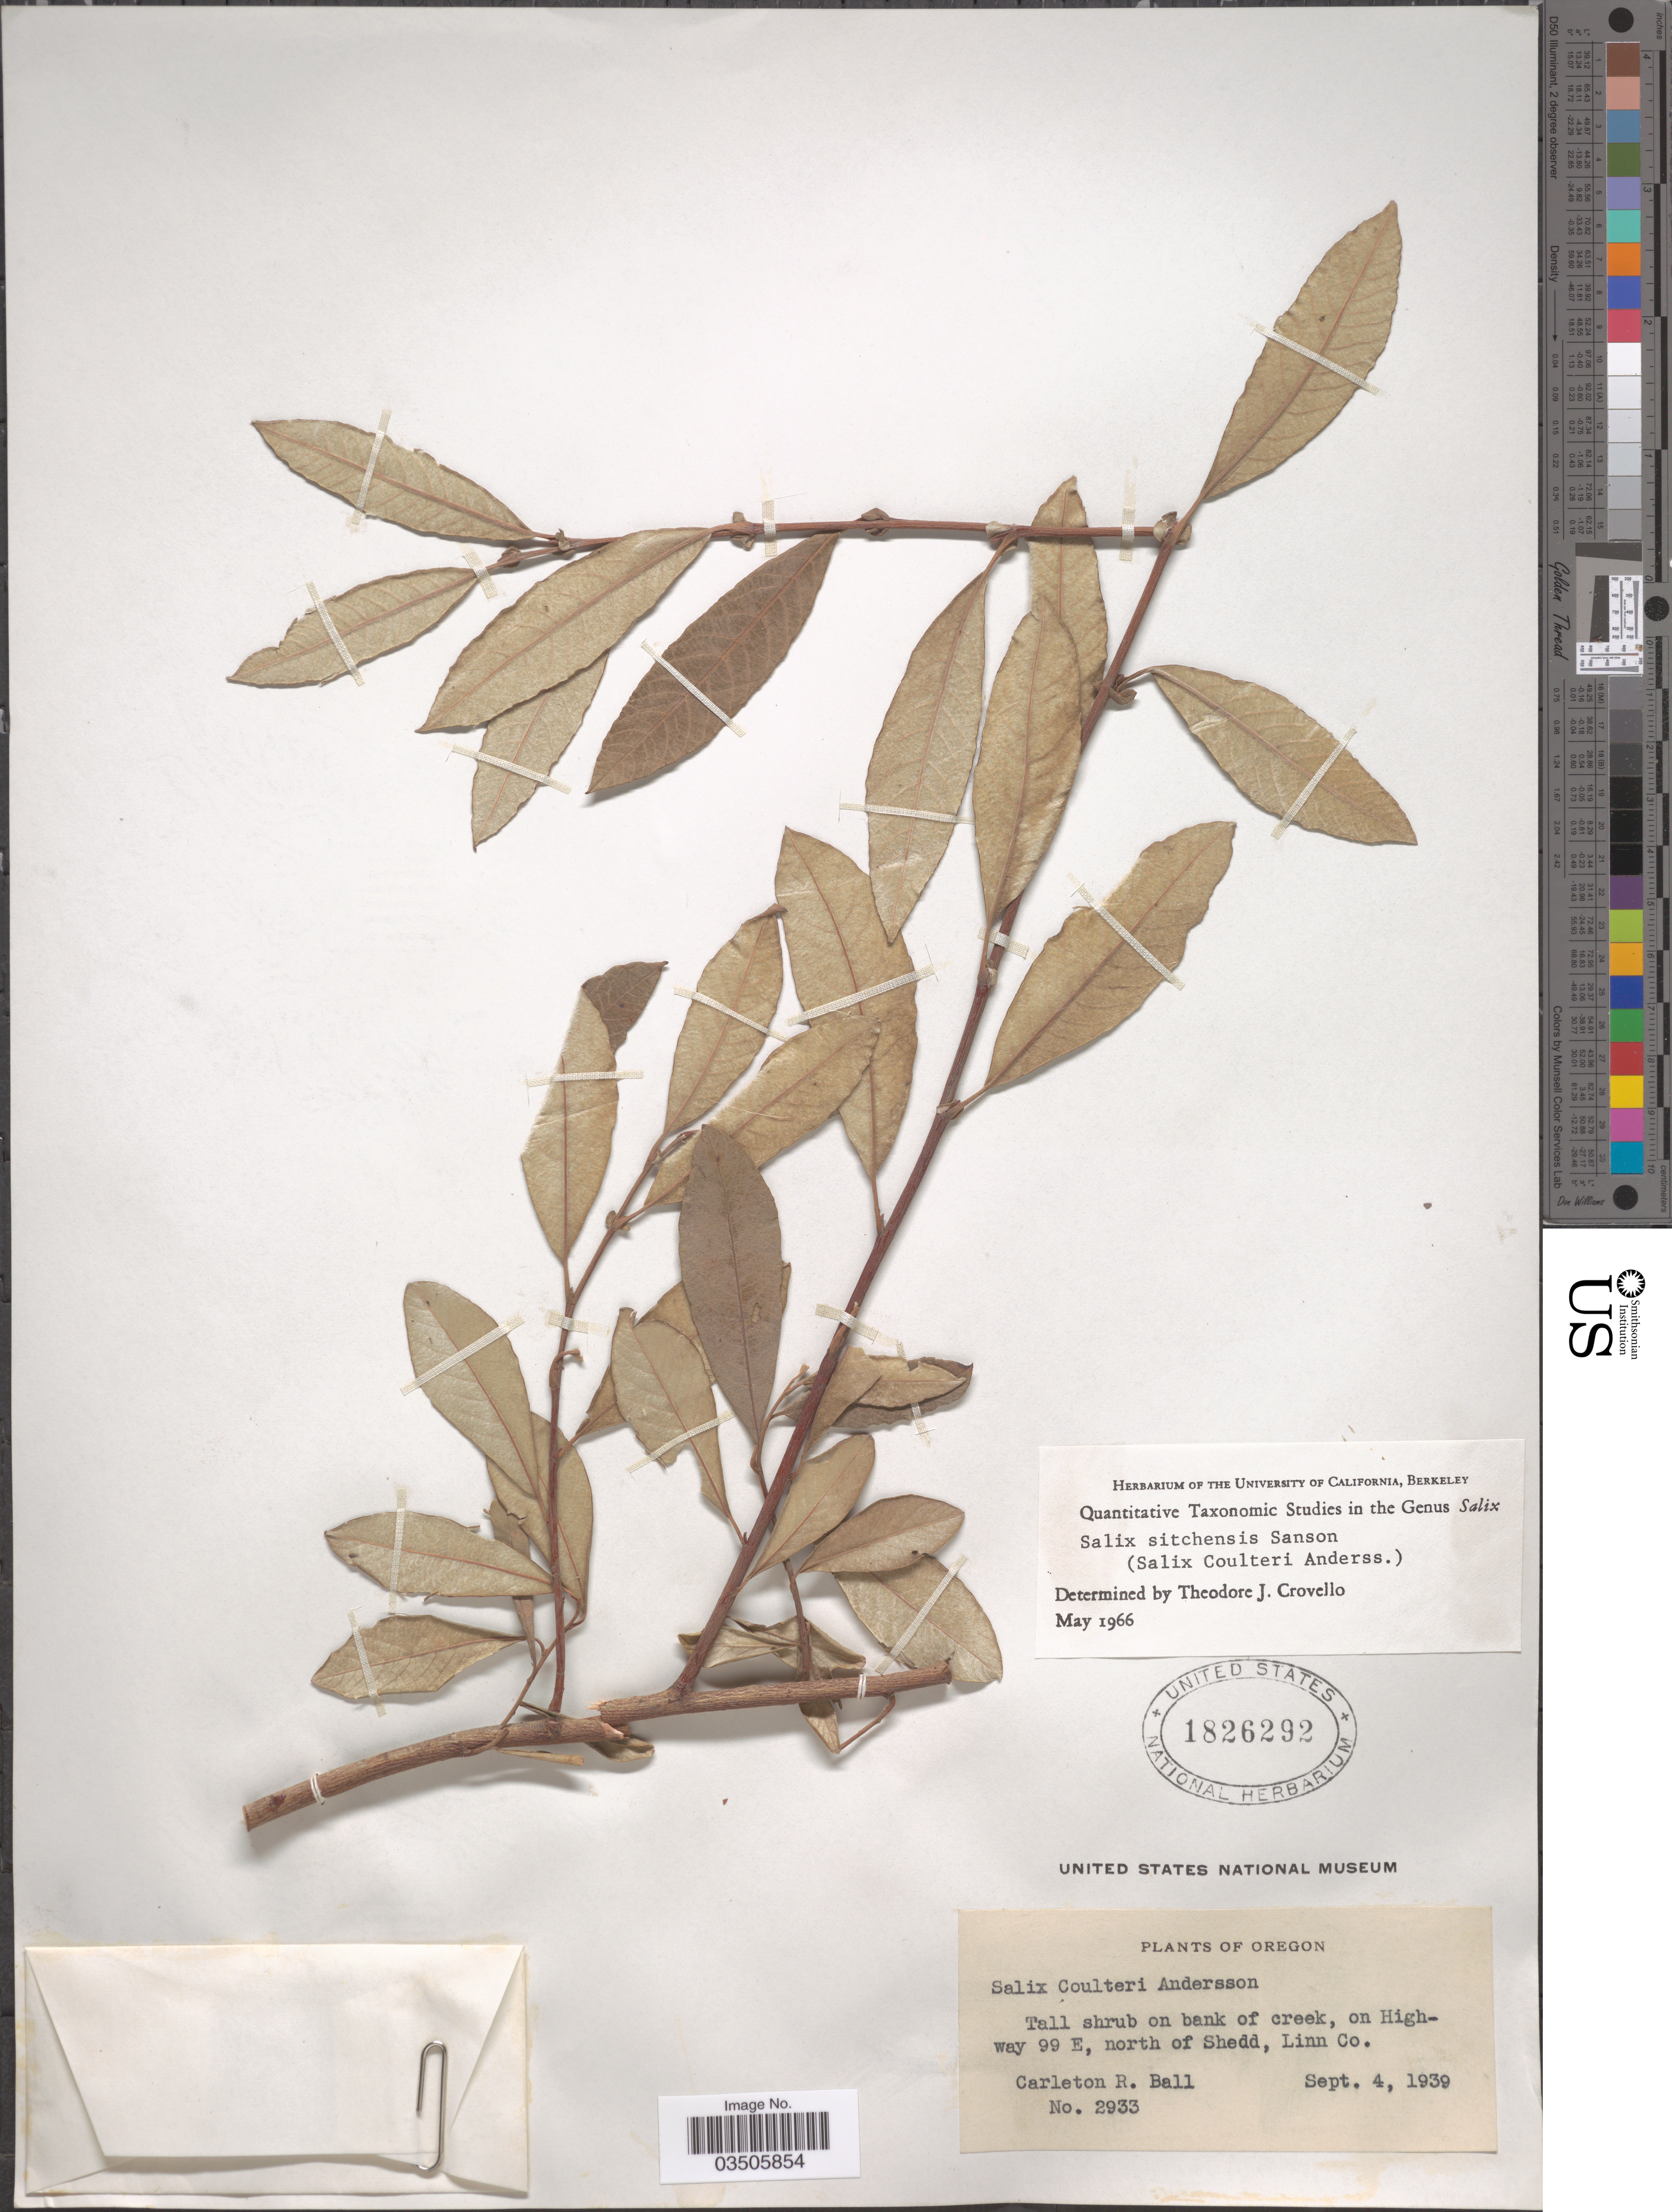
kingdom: Plantae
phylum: Tracheophyta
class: Magnoliopsida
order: Malpighiales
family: Salicaceae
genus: Salix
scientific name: Salix sitchensis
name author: Sanson ex Bong.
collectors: C. R. Ball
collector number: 2933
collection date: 1939-09-04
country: United States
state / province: Oregon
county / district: Linn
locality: Tall shrub on bank of creek, on Highway 99 E, north of Shedd, Linn Co.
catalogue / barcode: US 1826292